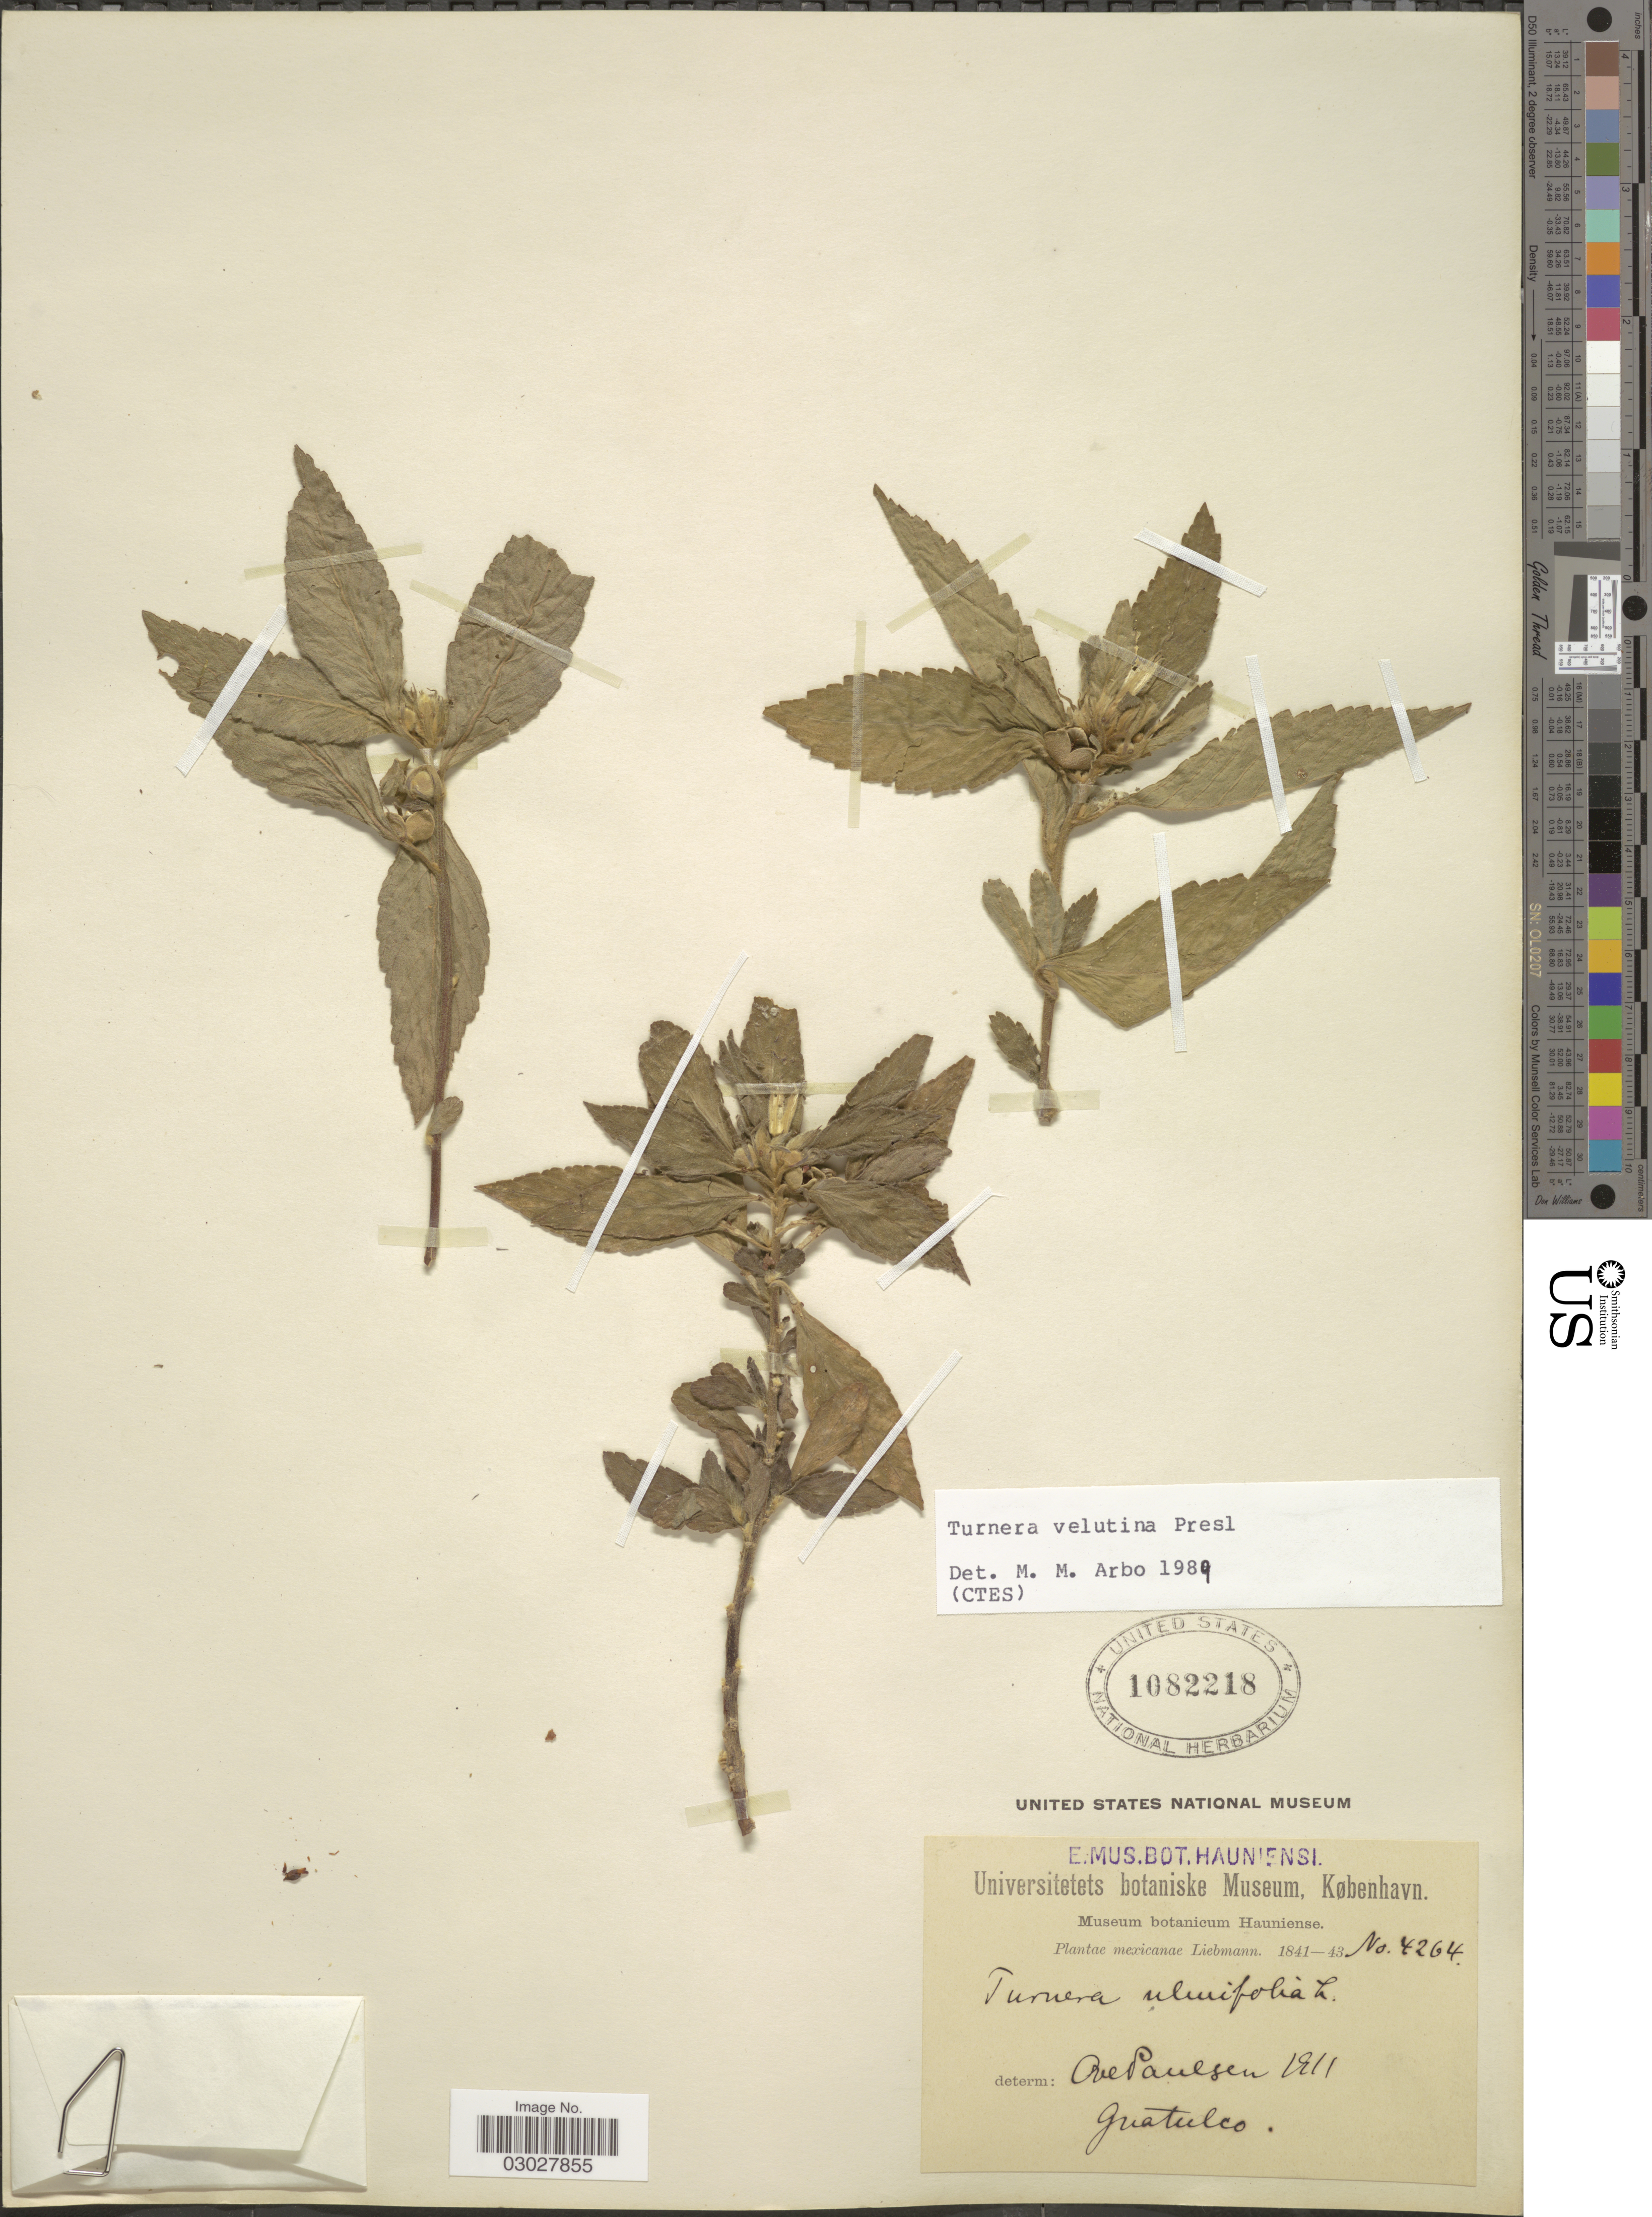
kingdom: Plantae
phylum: Tracheophyta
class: Magnoliopsida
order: Malpighiales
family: Turneraceae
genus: Turnera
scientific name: Turnera velutina Benth., nom. illeg.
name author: Benth.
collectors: Liebmann, --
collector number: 4264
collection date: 1841/1843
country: Mexico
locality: Guatulco.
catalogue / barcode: US 1082218